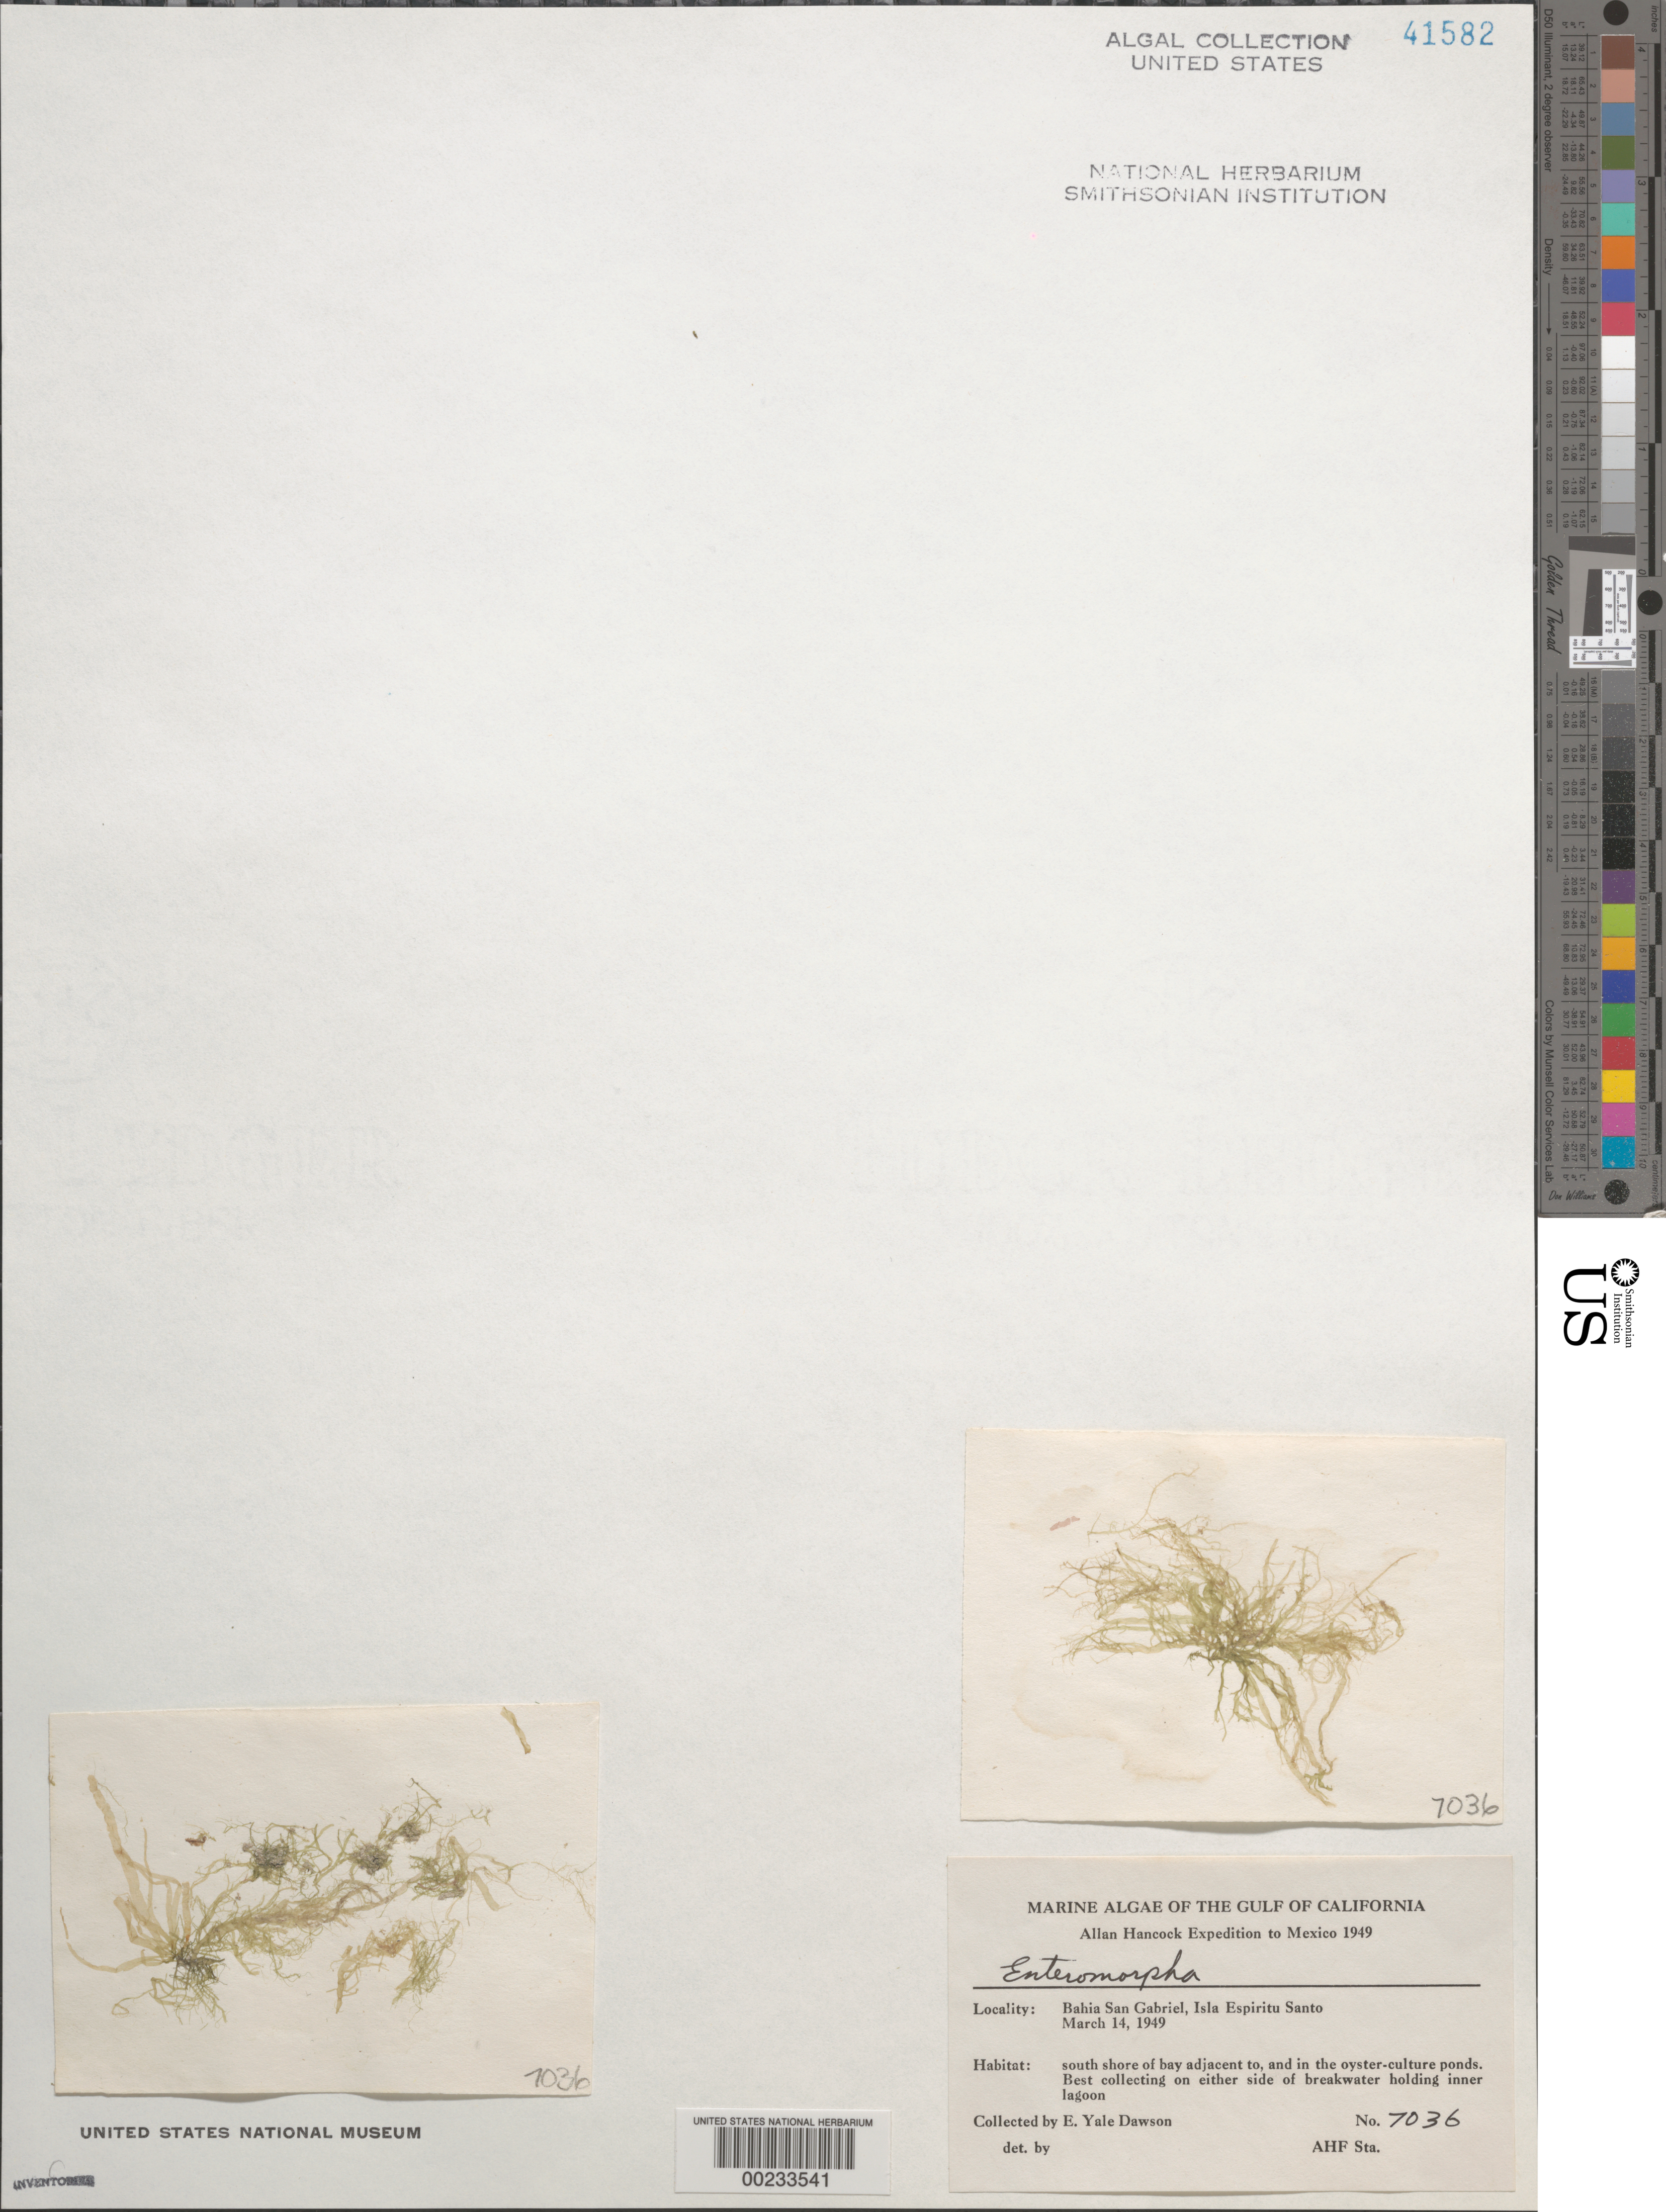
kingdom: Plantae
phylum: Chlorophyta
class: Ulvophyceae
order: Ulvales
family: Ulvaceae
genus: Ulva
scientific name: Ulva sp.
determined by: Algae name updating Project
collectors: E. Y. Dawson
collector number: EYD 7036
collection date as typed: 14 Mar 1949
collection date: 1949-03-14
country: Mexico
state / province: Baja California Sur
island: Isla Espiritu Santo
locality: Bahia San Gabriel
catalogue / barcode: US 41582